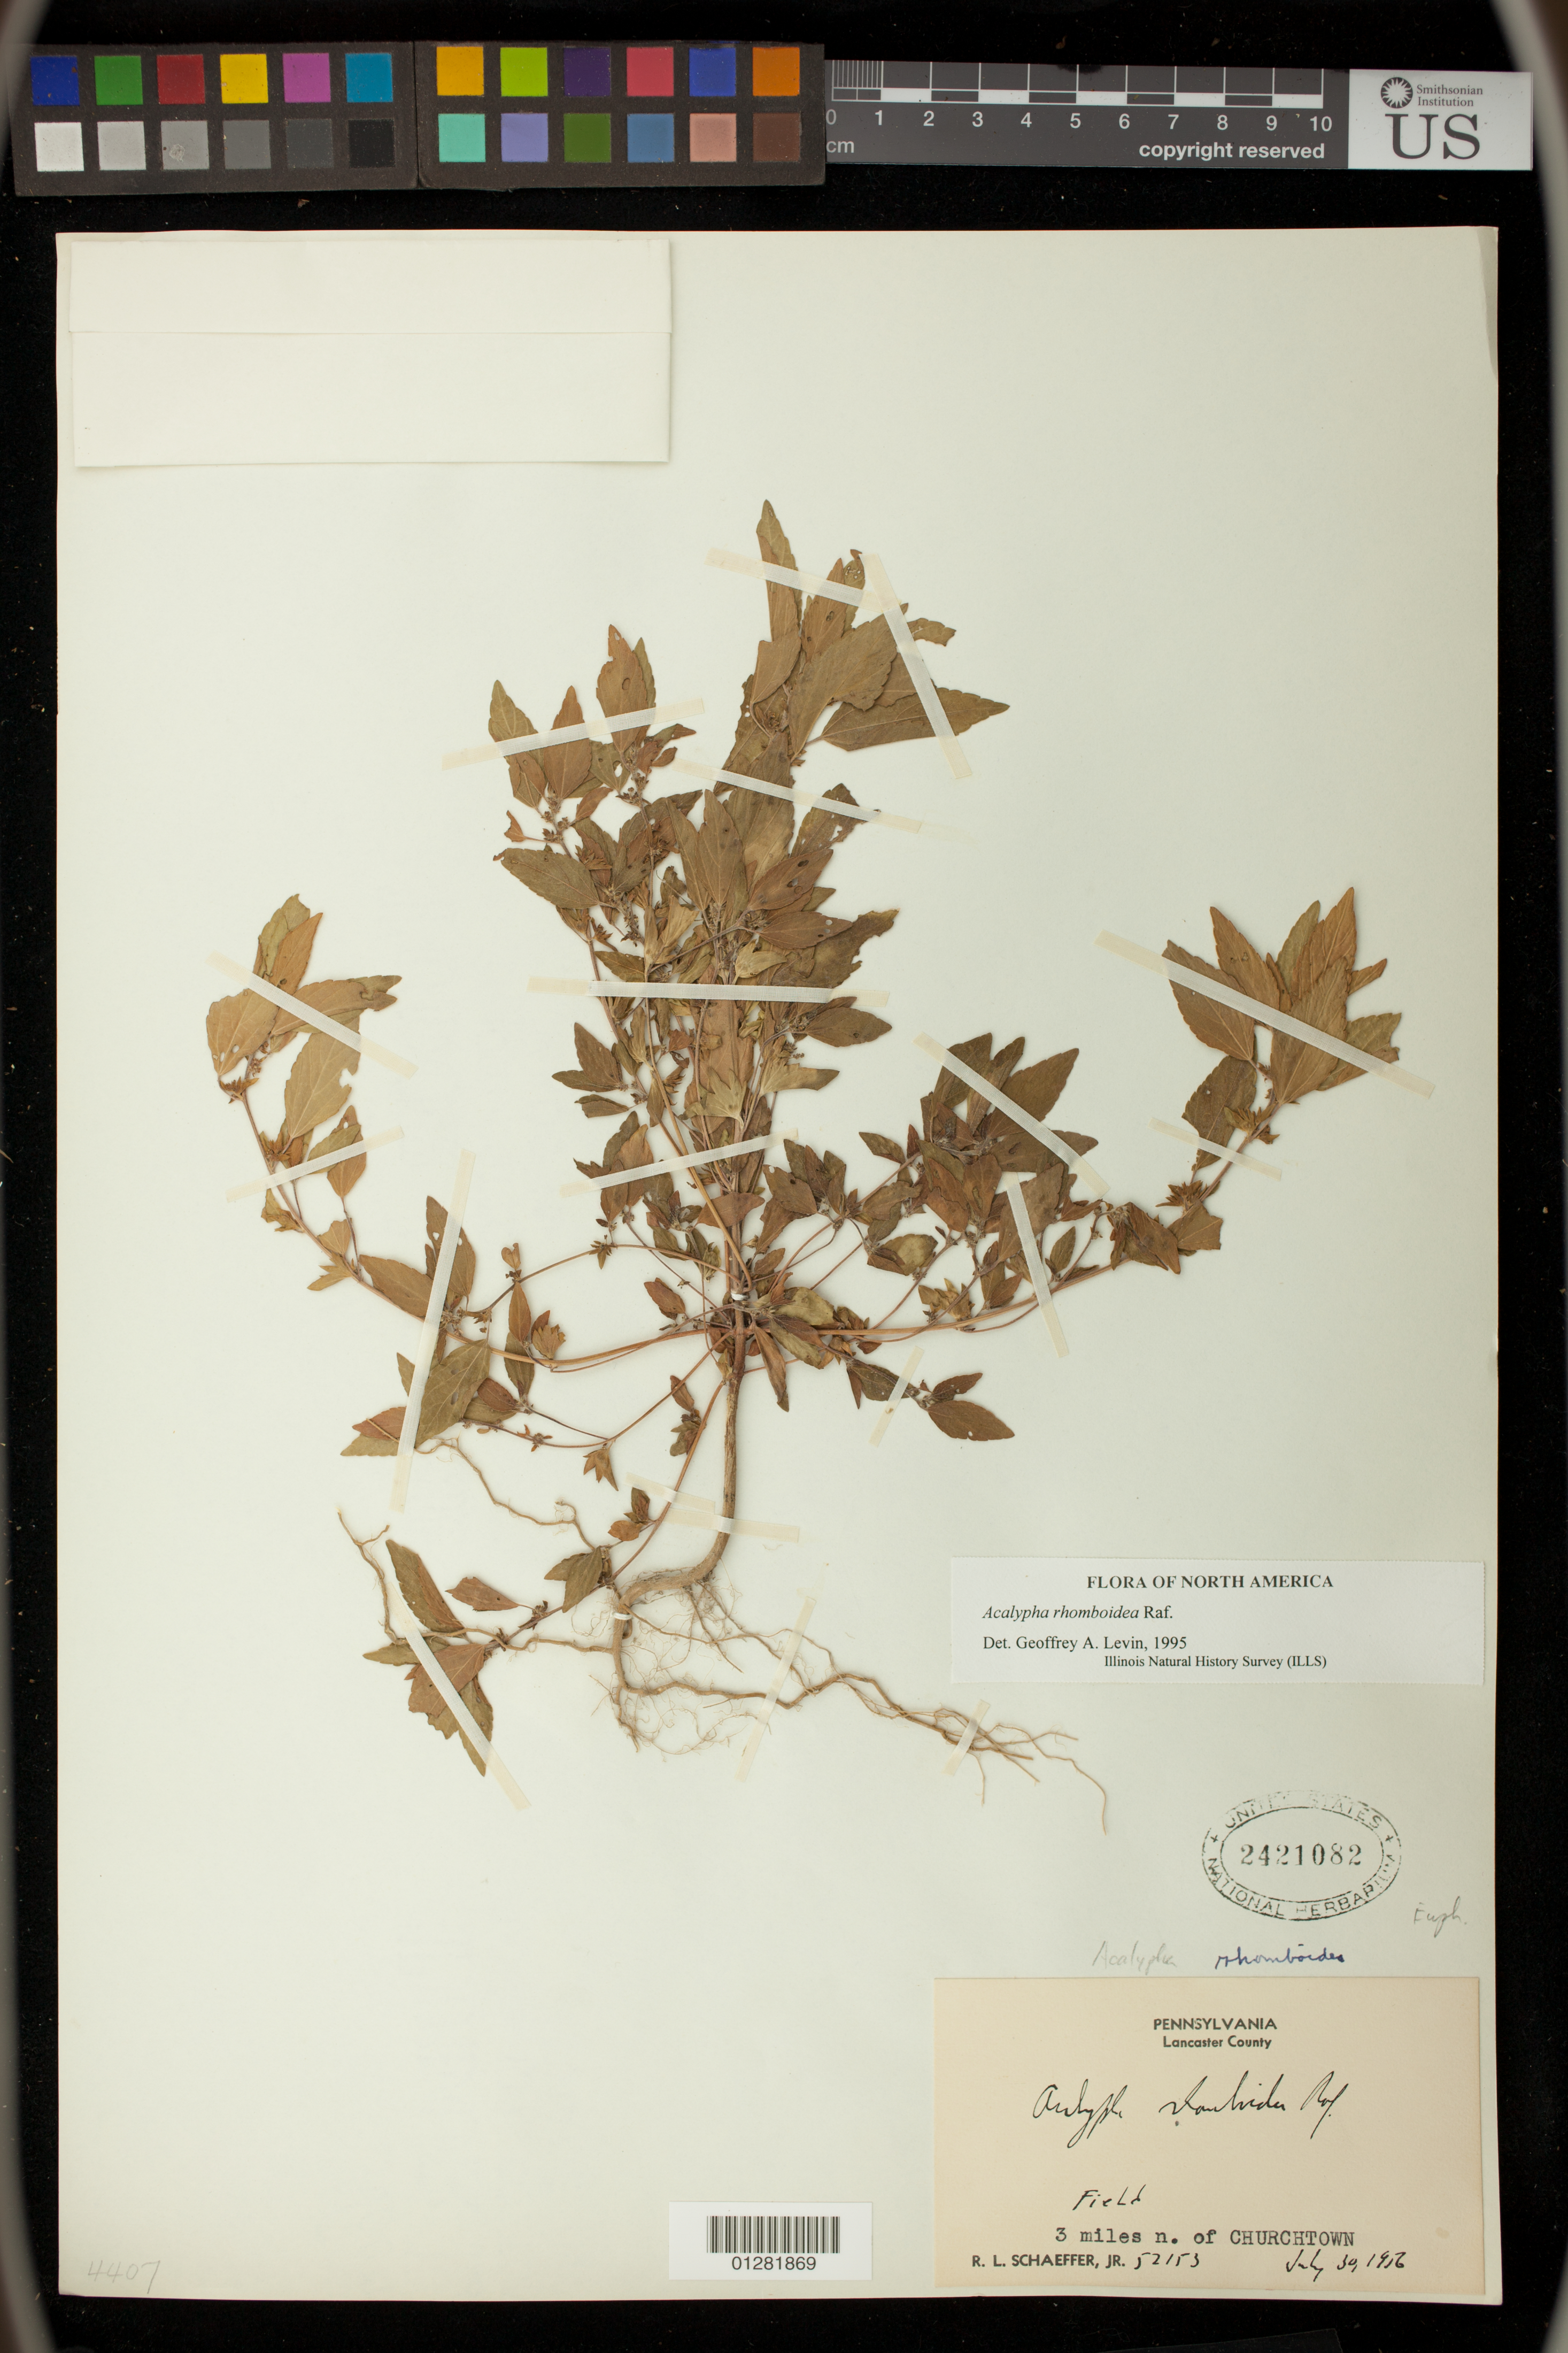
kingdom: Plantae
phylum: Tracheophyta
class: Magnoliopsida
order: Malpighiales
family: Euphorbiaceae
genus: Acalypha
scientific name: Acalypha rhomboidea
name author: Raf.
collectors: R. L. Schaeffer Jr.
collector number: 52153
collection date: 1956-07-30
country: United States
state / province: Pennsylvania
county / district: Lancaster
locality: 3 miles n. of Churchtown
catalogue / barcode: US 2421082